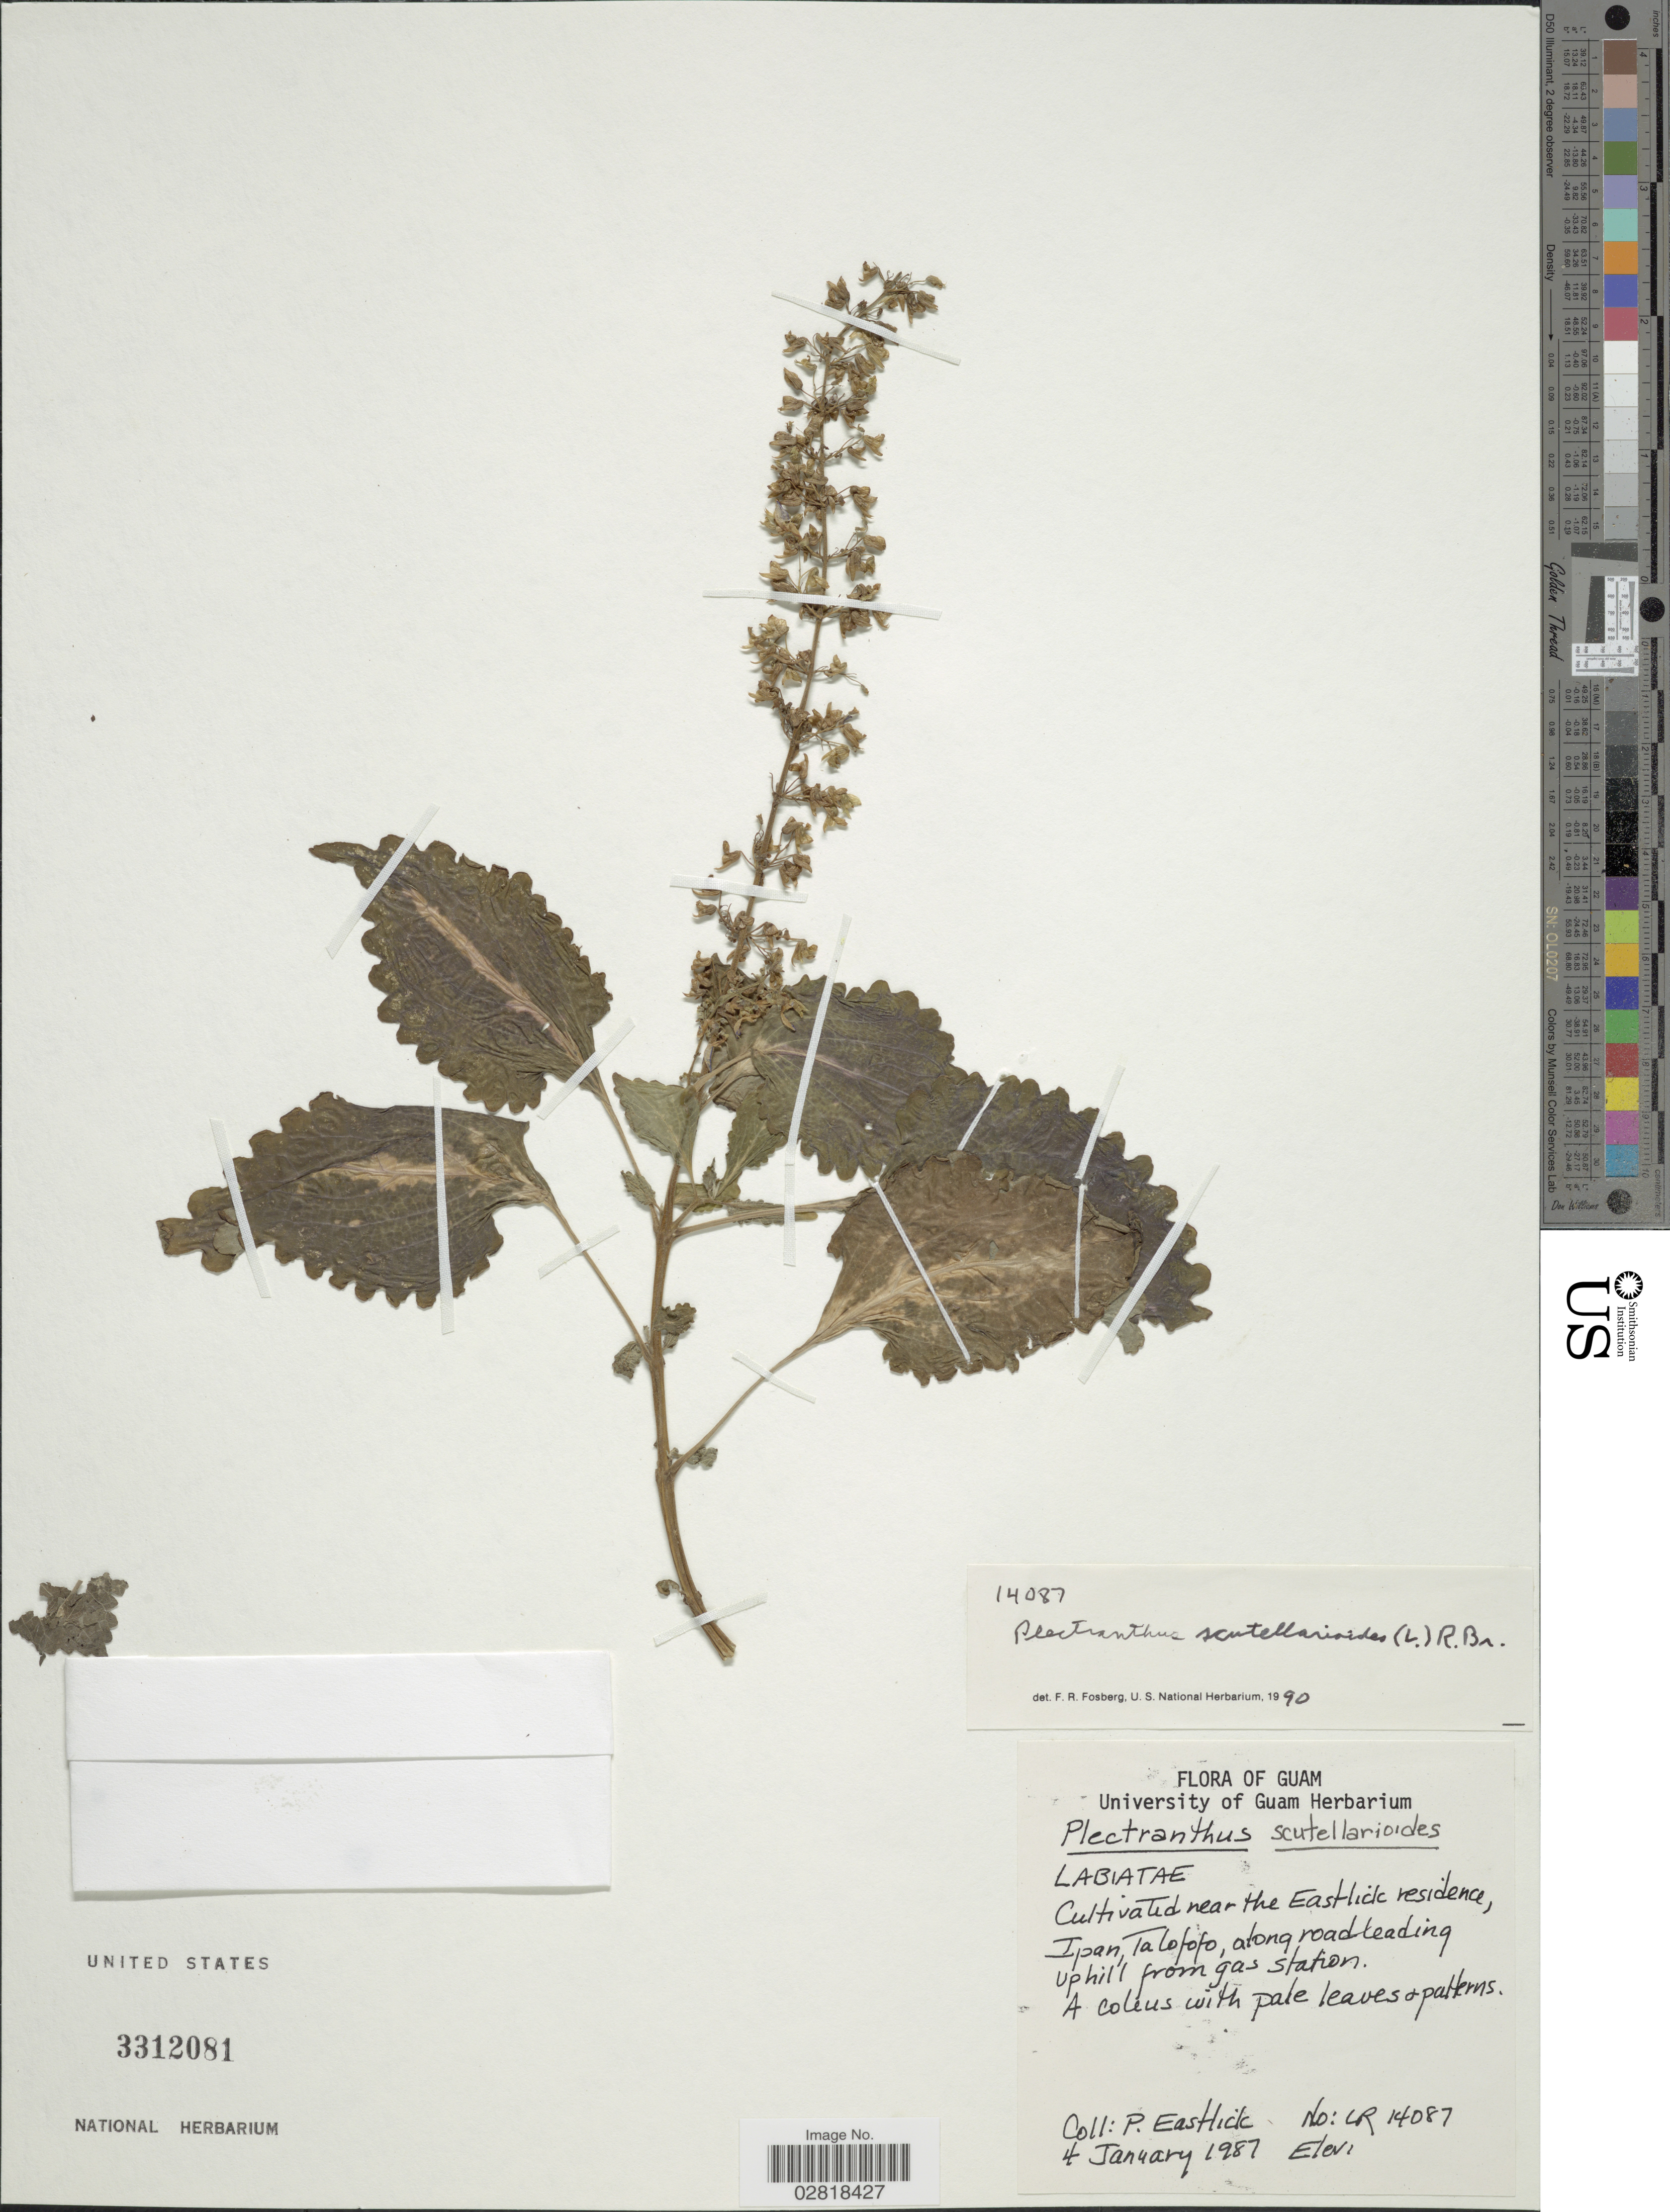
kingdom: Plantae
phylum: Tracheophyta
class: Magnoliopsida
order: Lamiales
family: Lamiaceae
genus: Coleus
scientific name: Coleus scutellarioides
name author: (L.) Benth.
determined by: Wagner, W. L., (BOT), Smithsonian Institution - National Museum of Natural History (UNITED STATES)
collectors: P. Eastlick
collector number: LR14087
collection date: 1987-01-04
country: Guam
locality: Cultivated near the Eastlick residence, Ipan, Talofofo, along road leading uphill from gas station.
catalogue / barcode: US 3312081